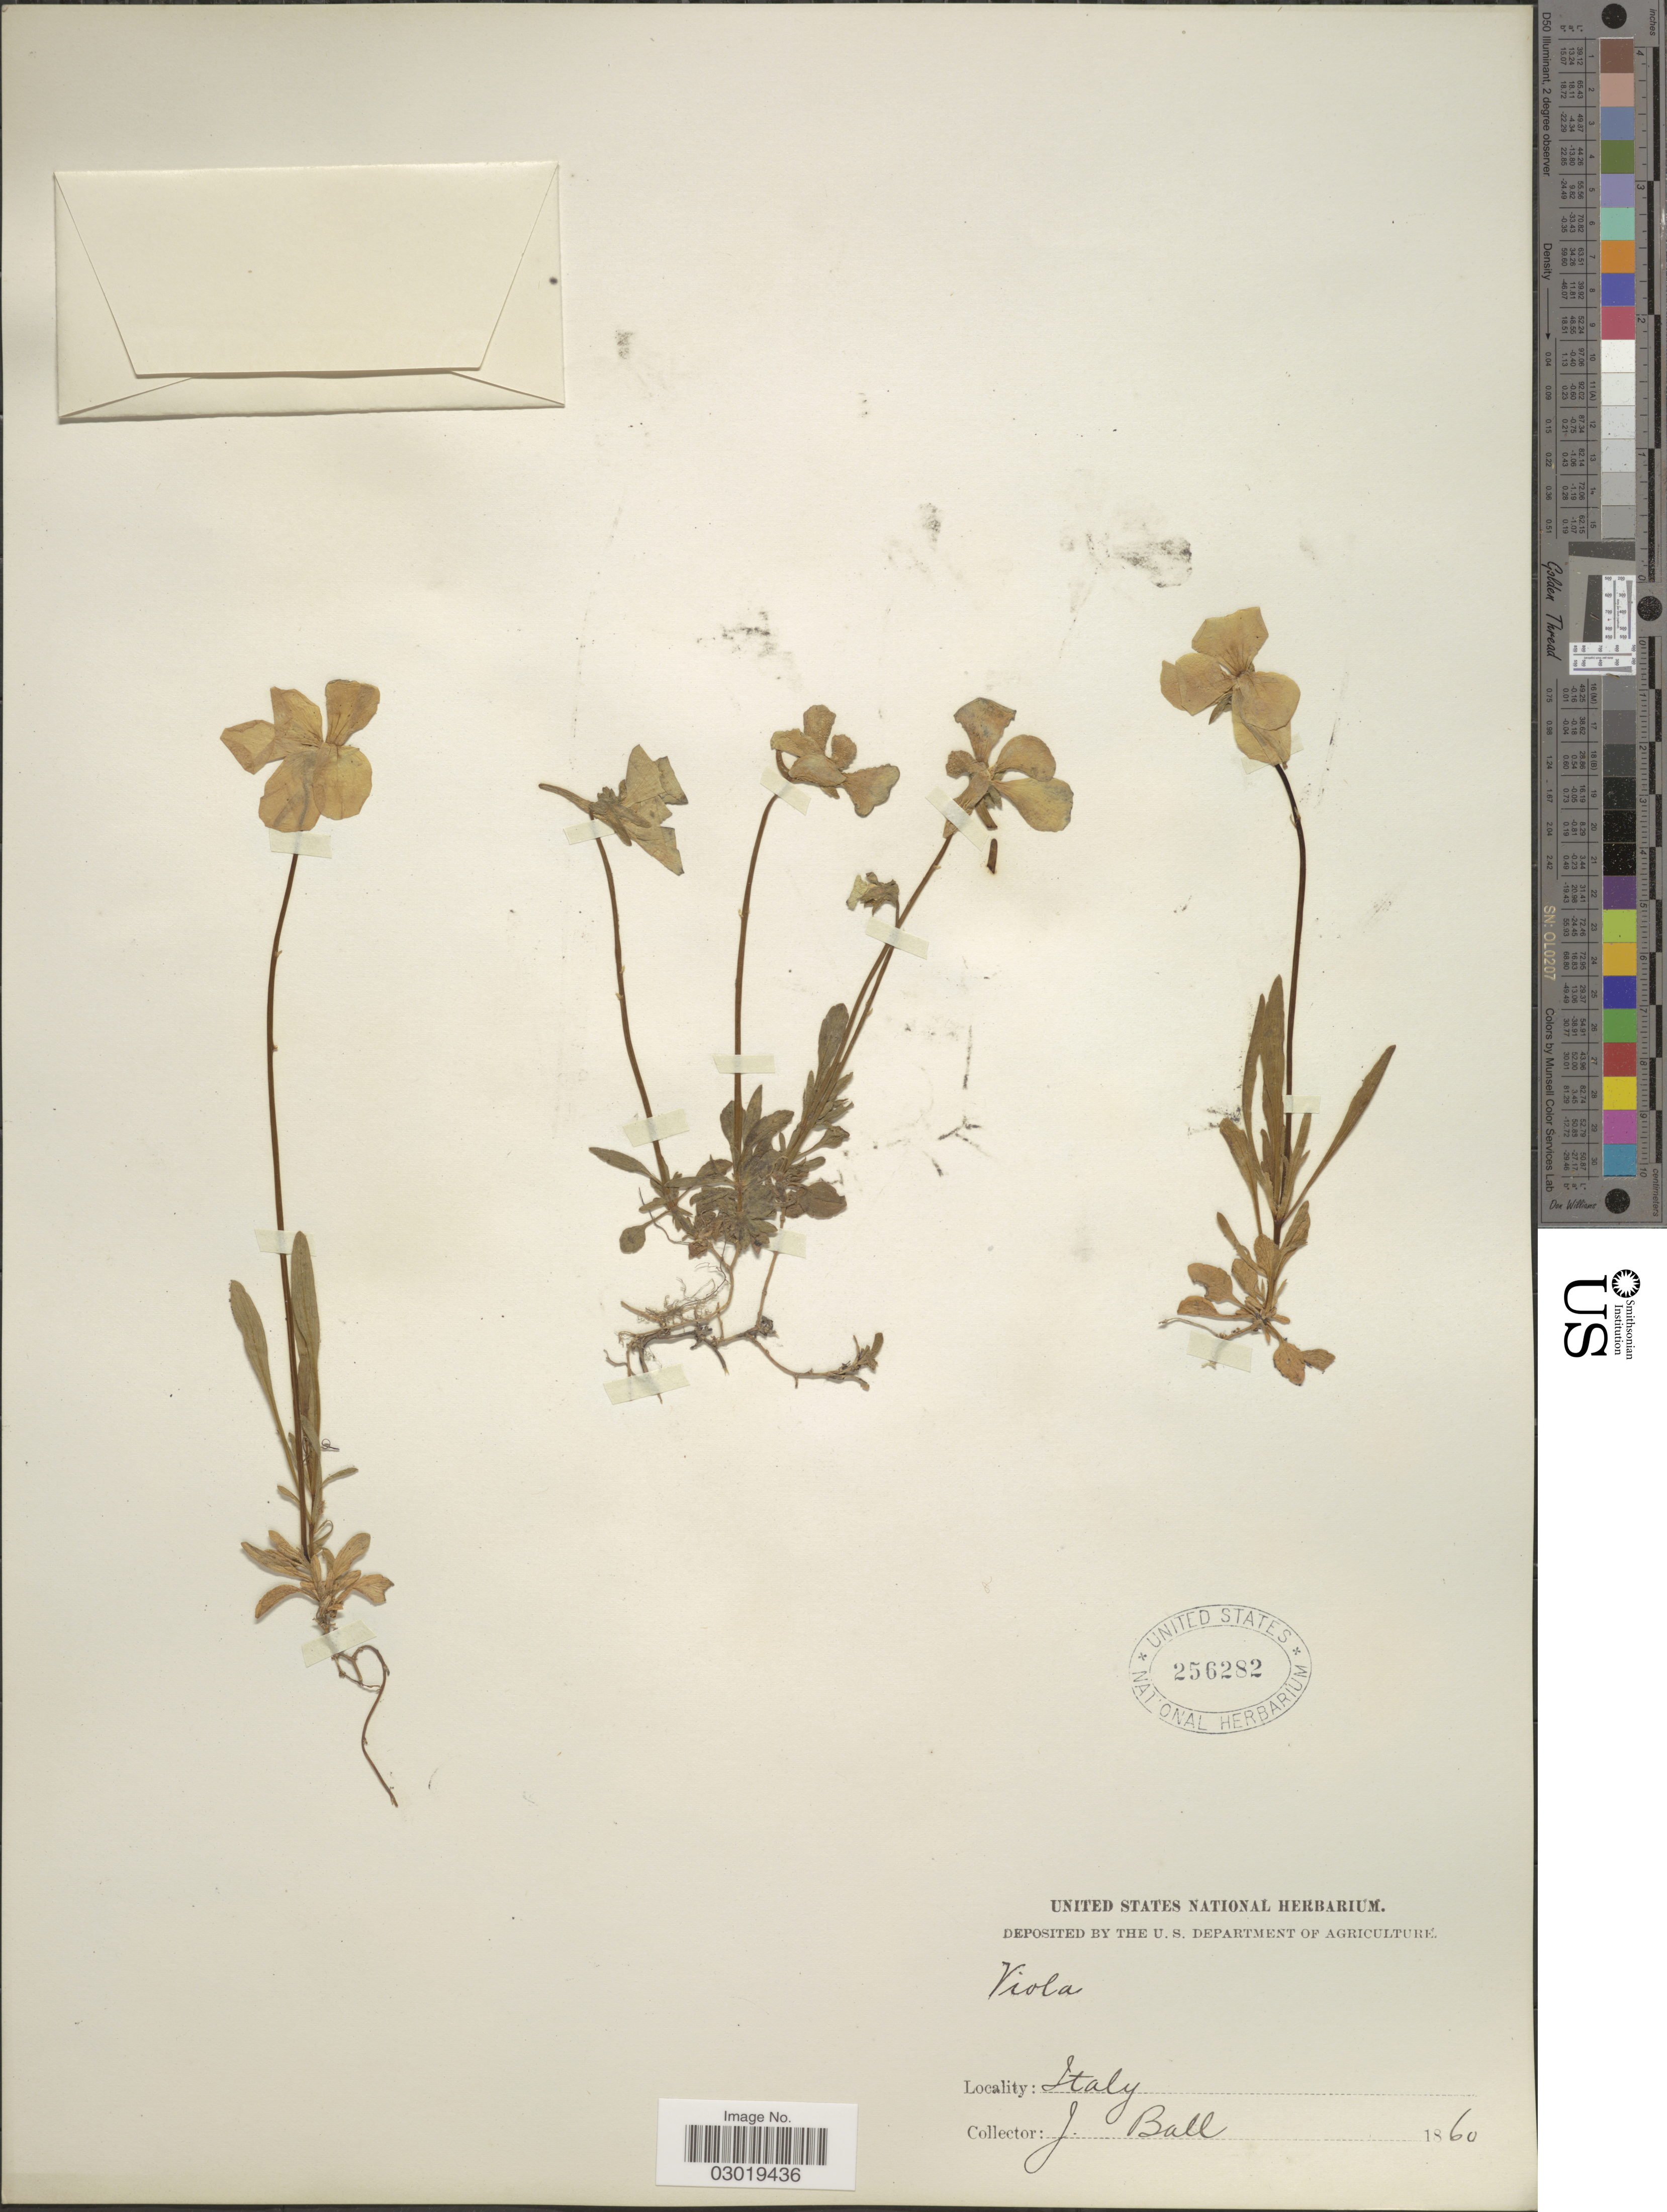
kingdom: Plantae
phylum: Tracheophyta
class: Magnoliopsida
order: Malpighiales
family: Violaceae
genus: Viola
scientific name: Viola sp.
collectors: J. Ball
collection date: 1860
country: Italy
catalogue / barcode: US 256282